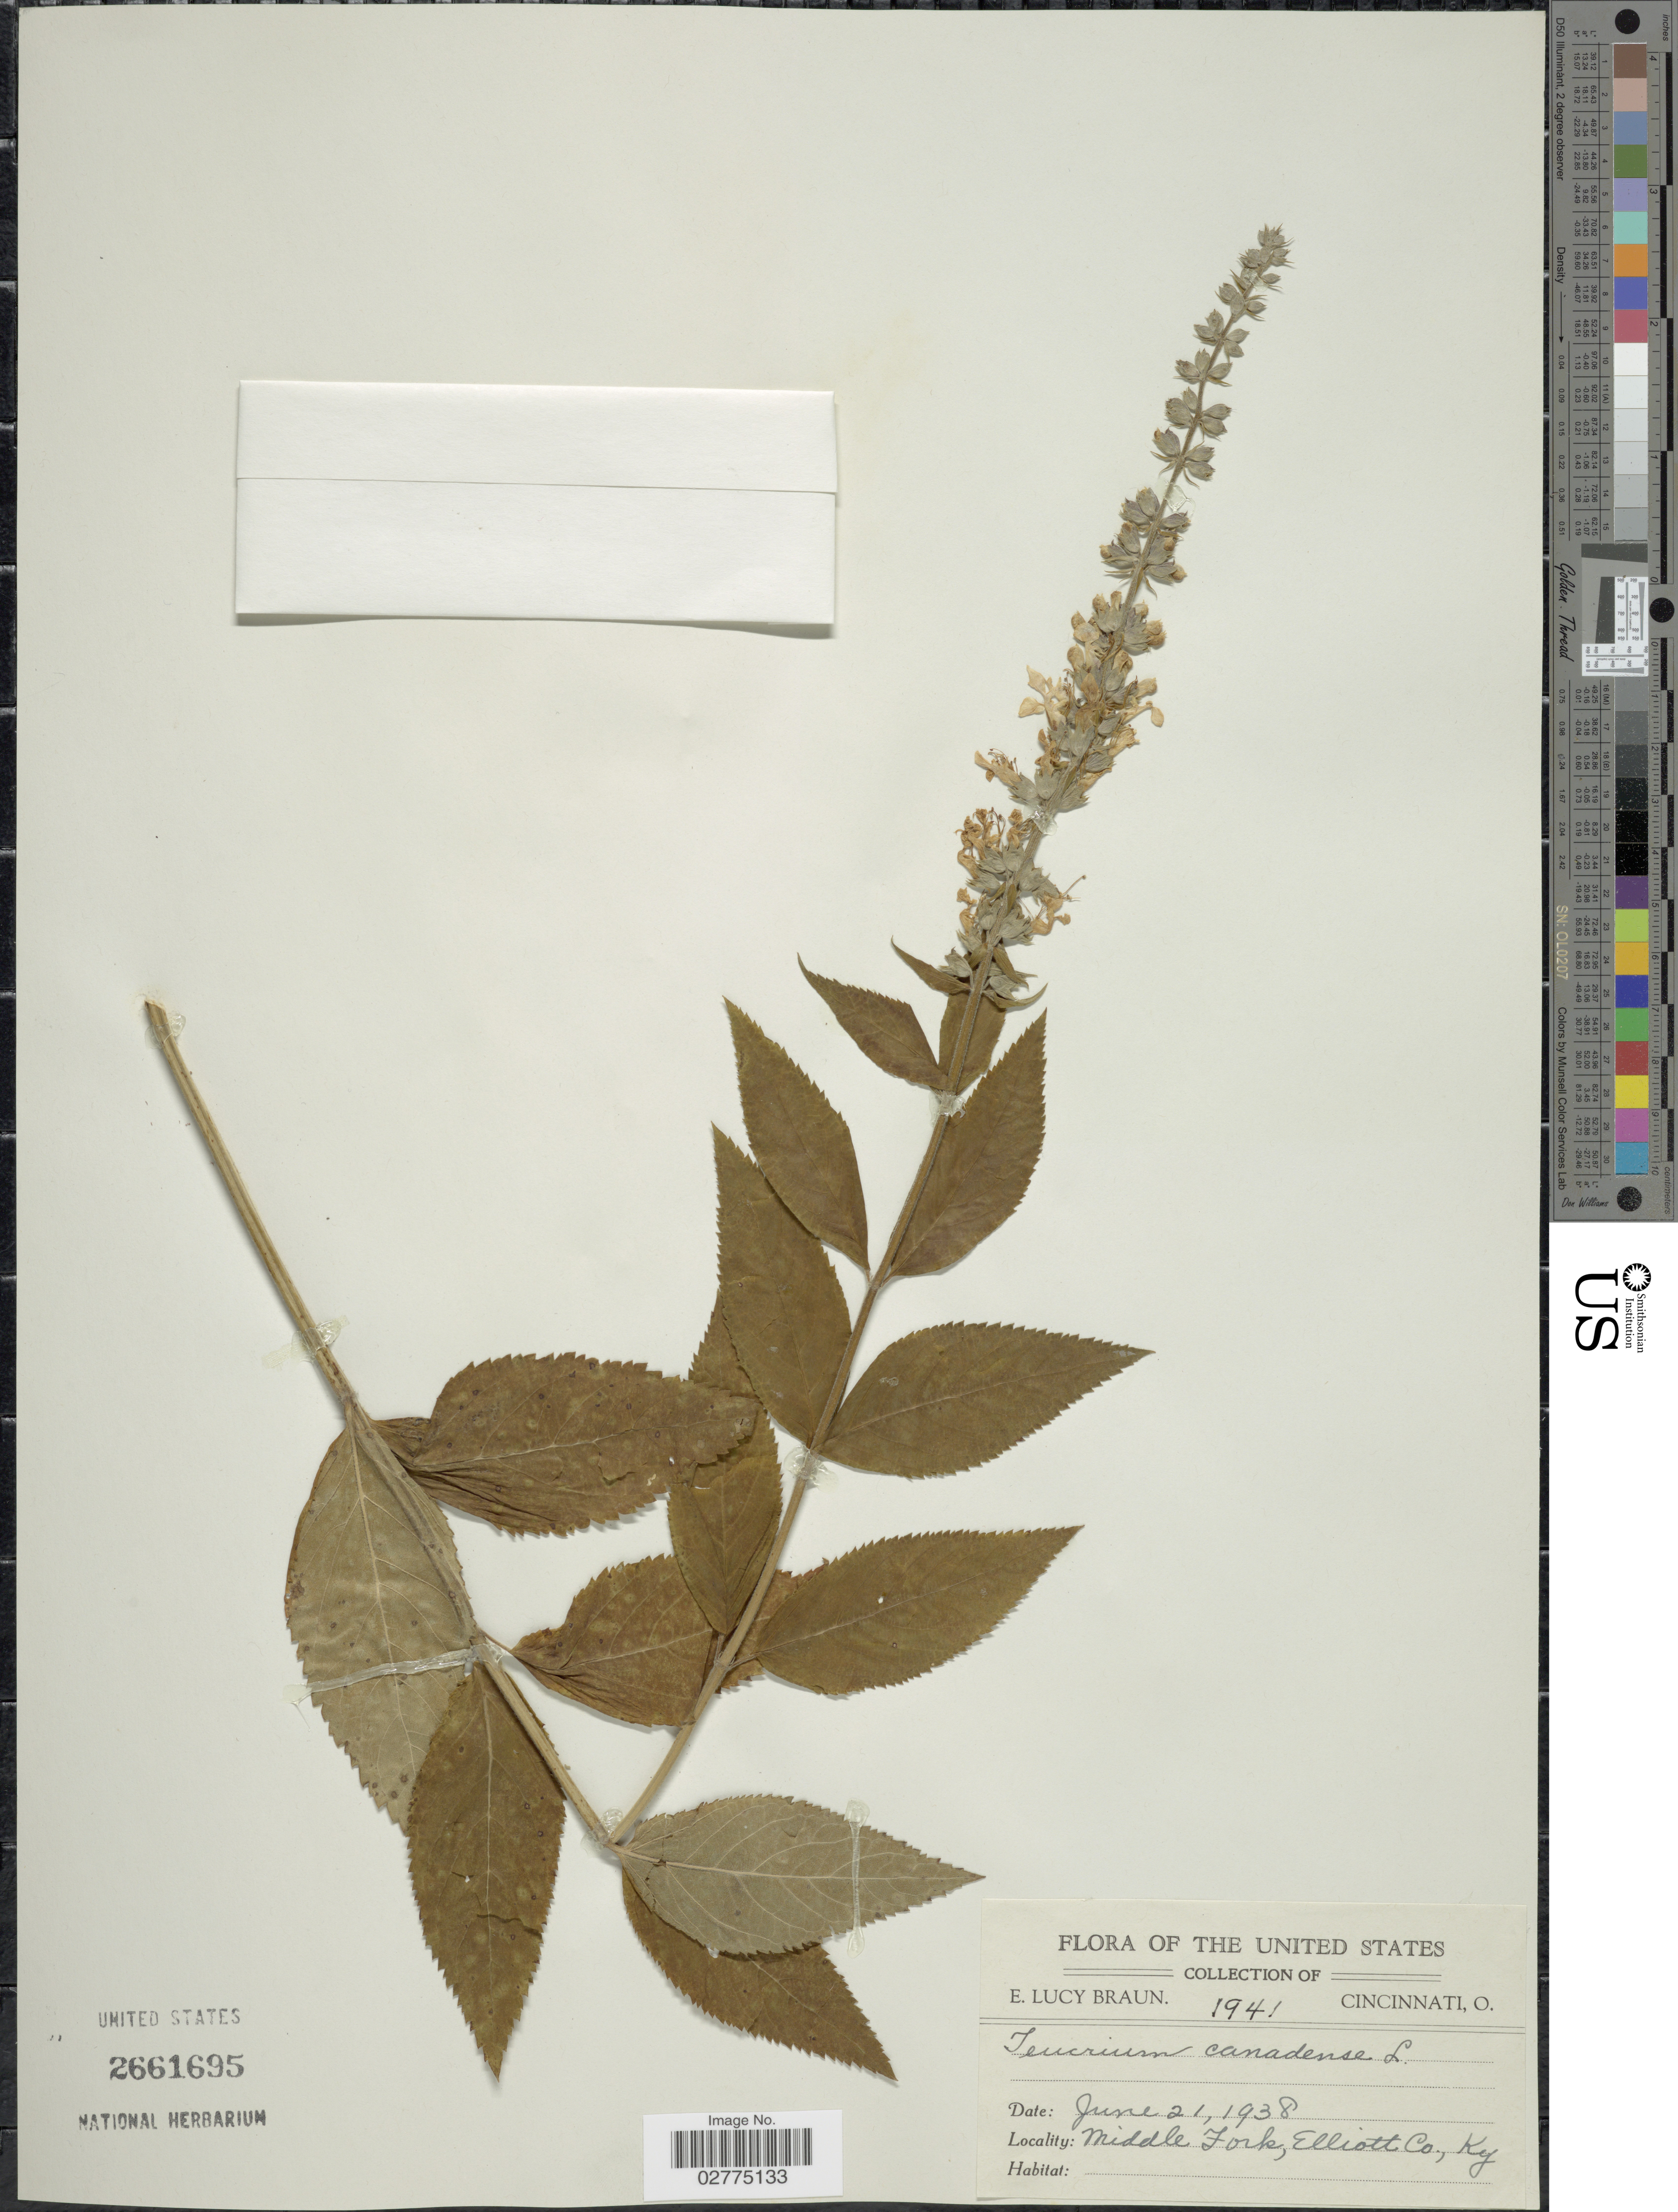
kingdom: Plantae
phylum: Tracheophyta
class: Magnoliopsida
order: Lamiales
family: Lamiaceae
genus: Teucrium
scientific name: Teucrium canadense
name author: L.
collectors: E. L. Braun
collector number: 1941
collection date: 1938-06-21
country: United States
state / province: Kentucky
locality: Middle Fork, Elliott Co., Ky.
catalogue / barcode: US 2661695